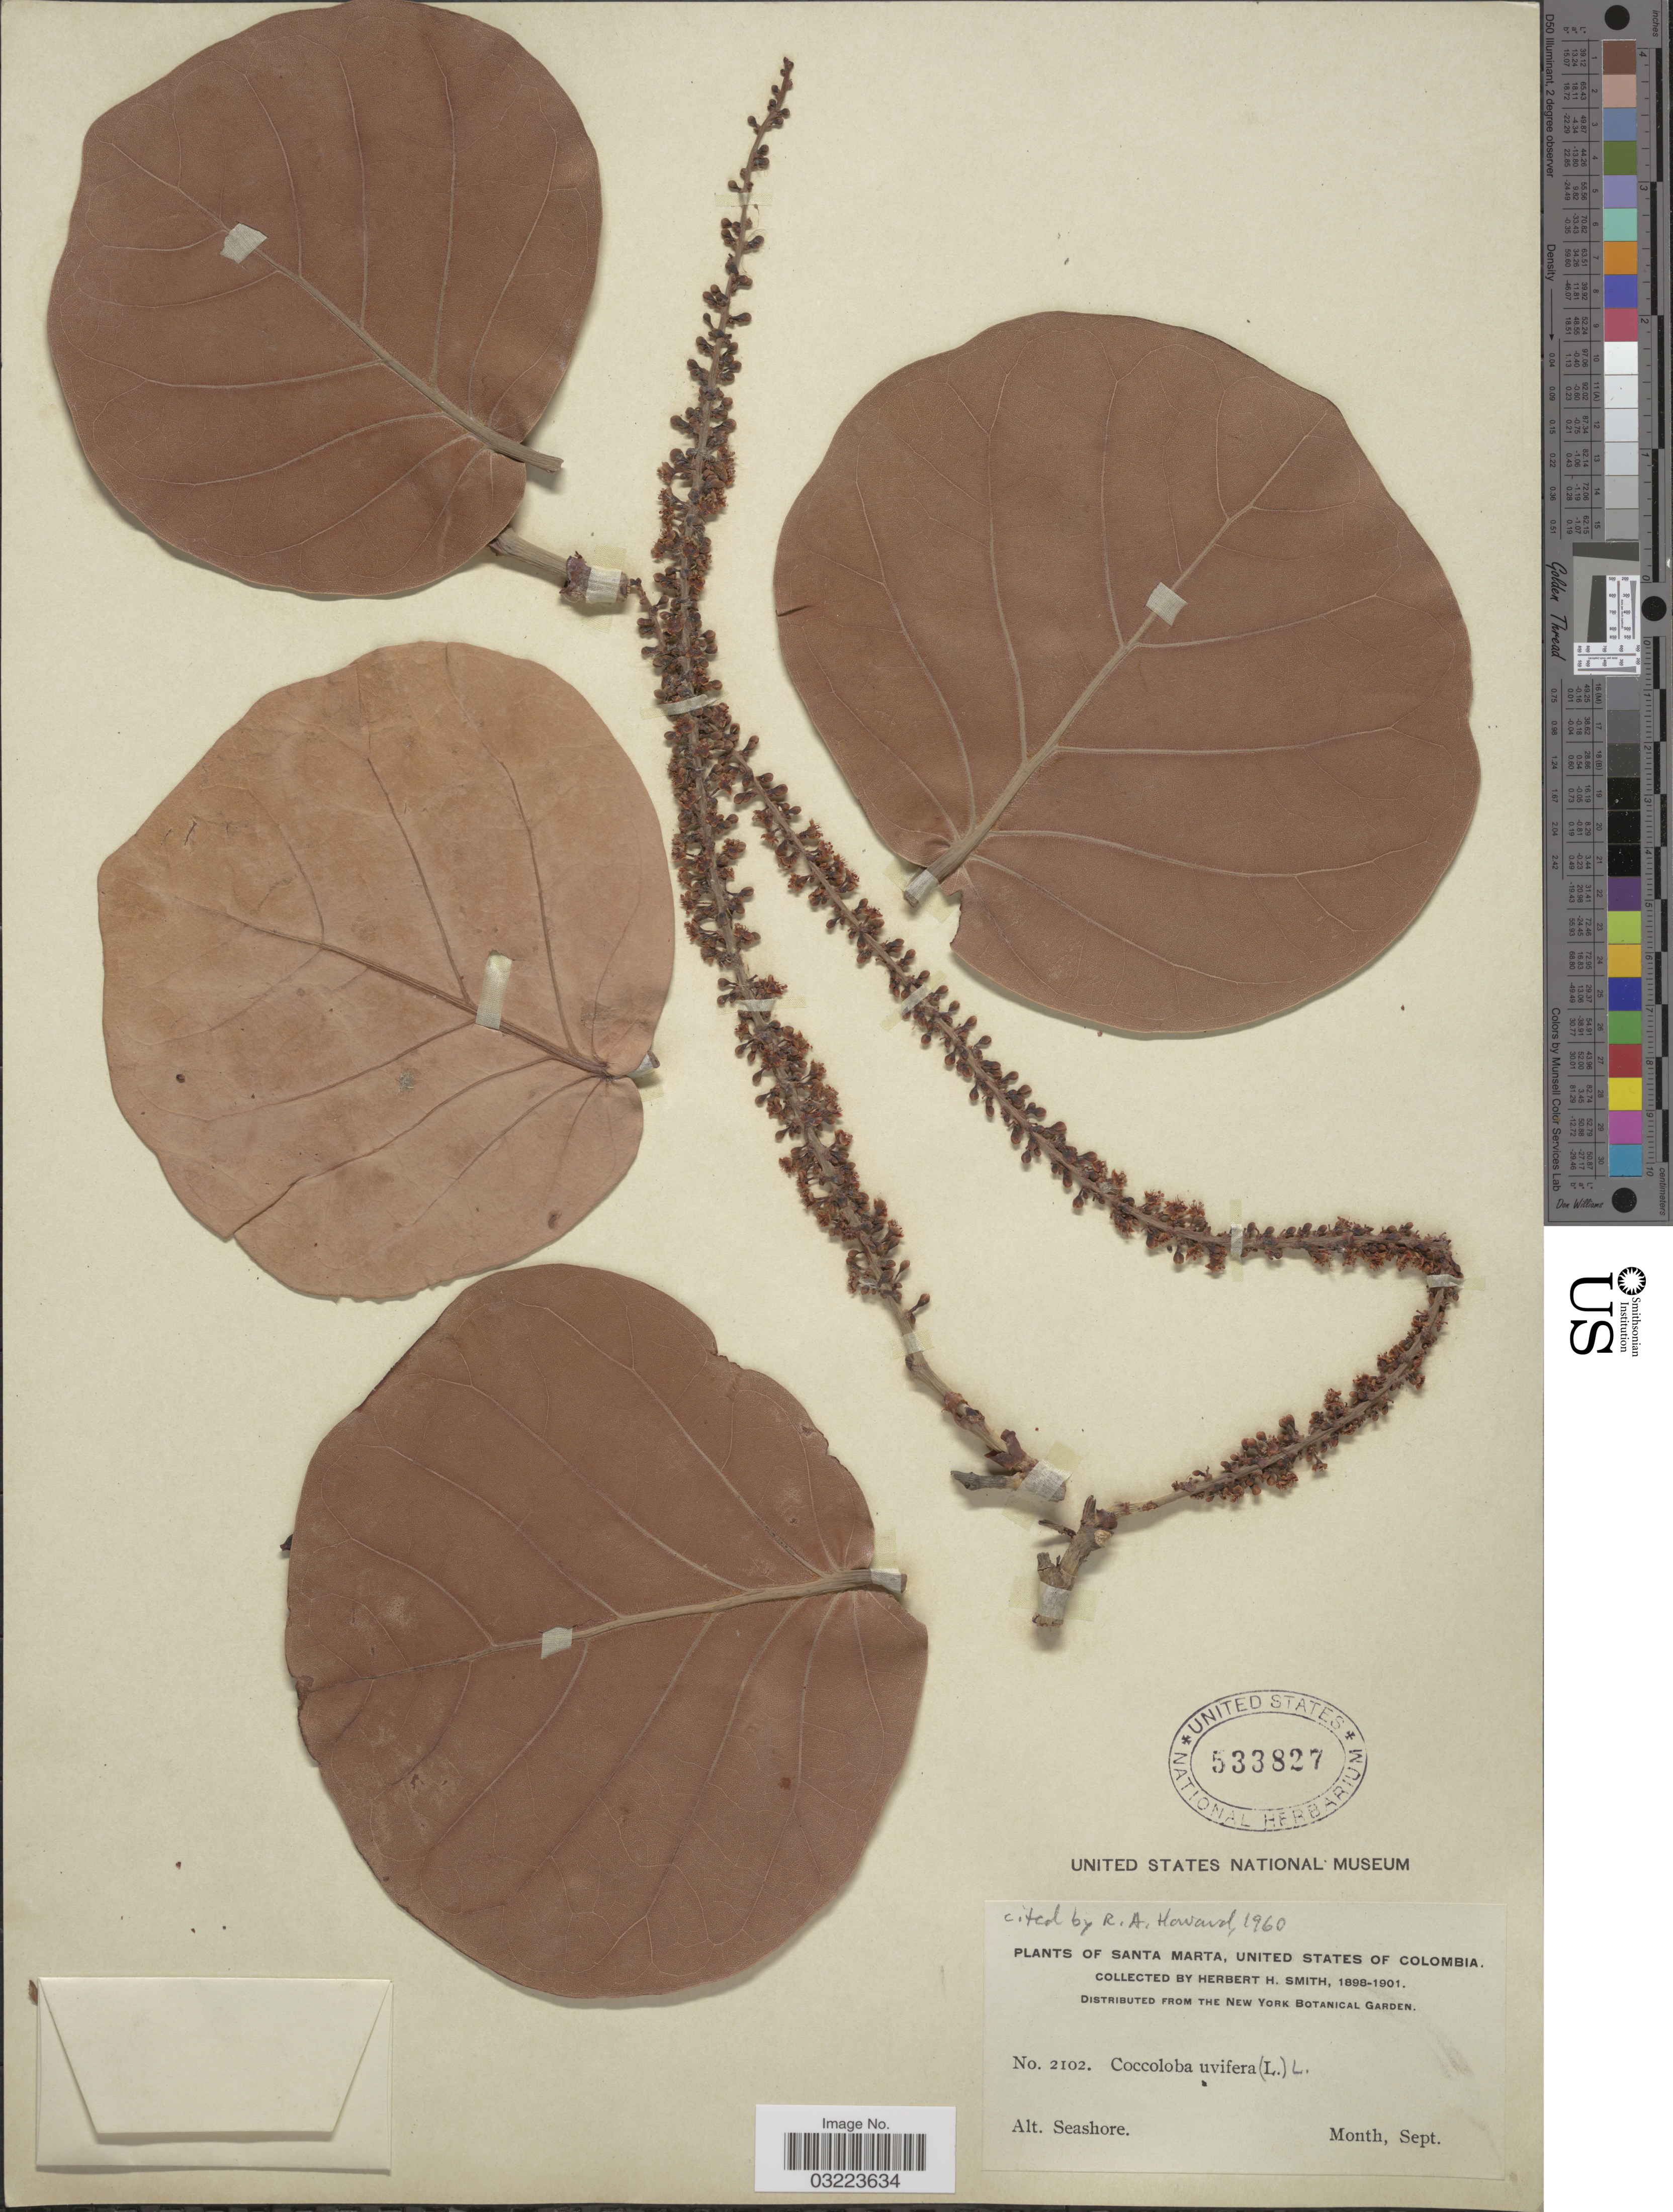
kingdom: Plantae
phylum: Tracheophyta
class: Magnoliopsida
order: Caryophyllales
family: Polygonaceae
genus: Coccoloba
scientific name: Coccoloba uvifera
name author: L.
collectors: Herbert H. Smith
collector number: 2102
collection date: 1898-09/1901-09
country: Colombia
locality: Santa Marta, United States of Colombia.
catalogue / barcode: US 533827